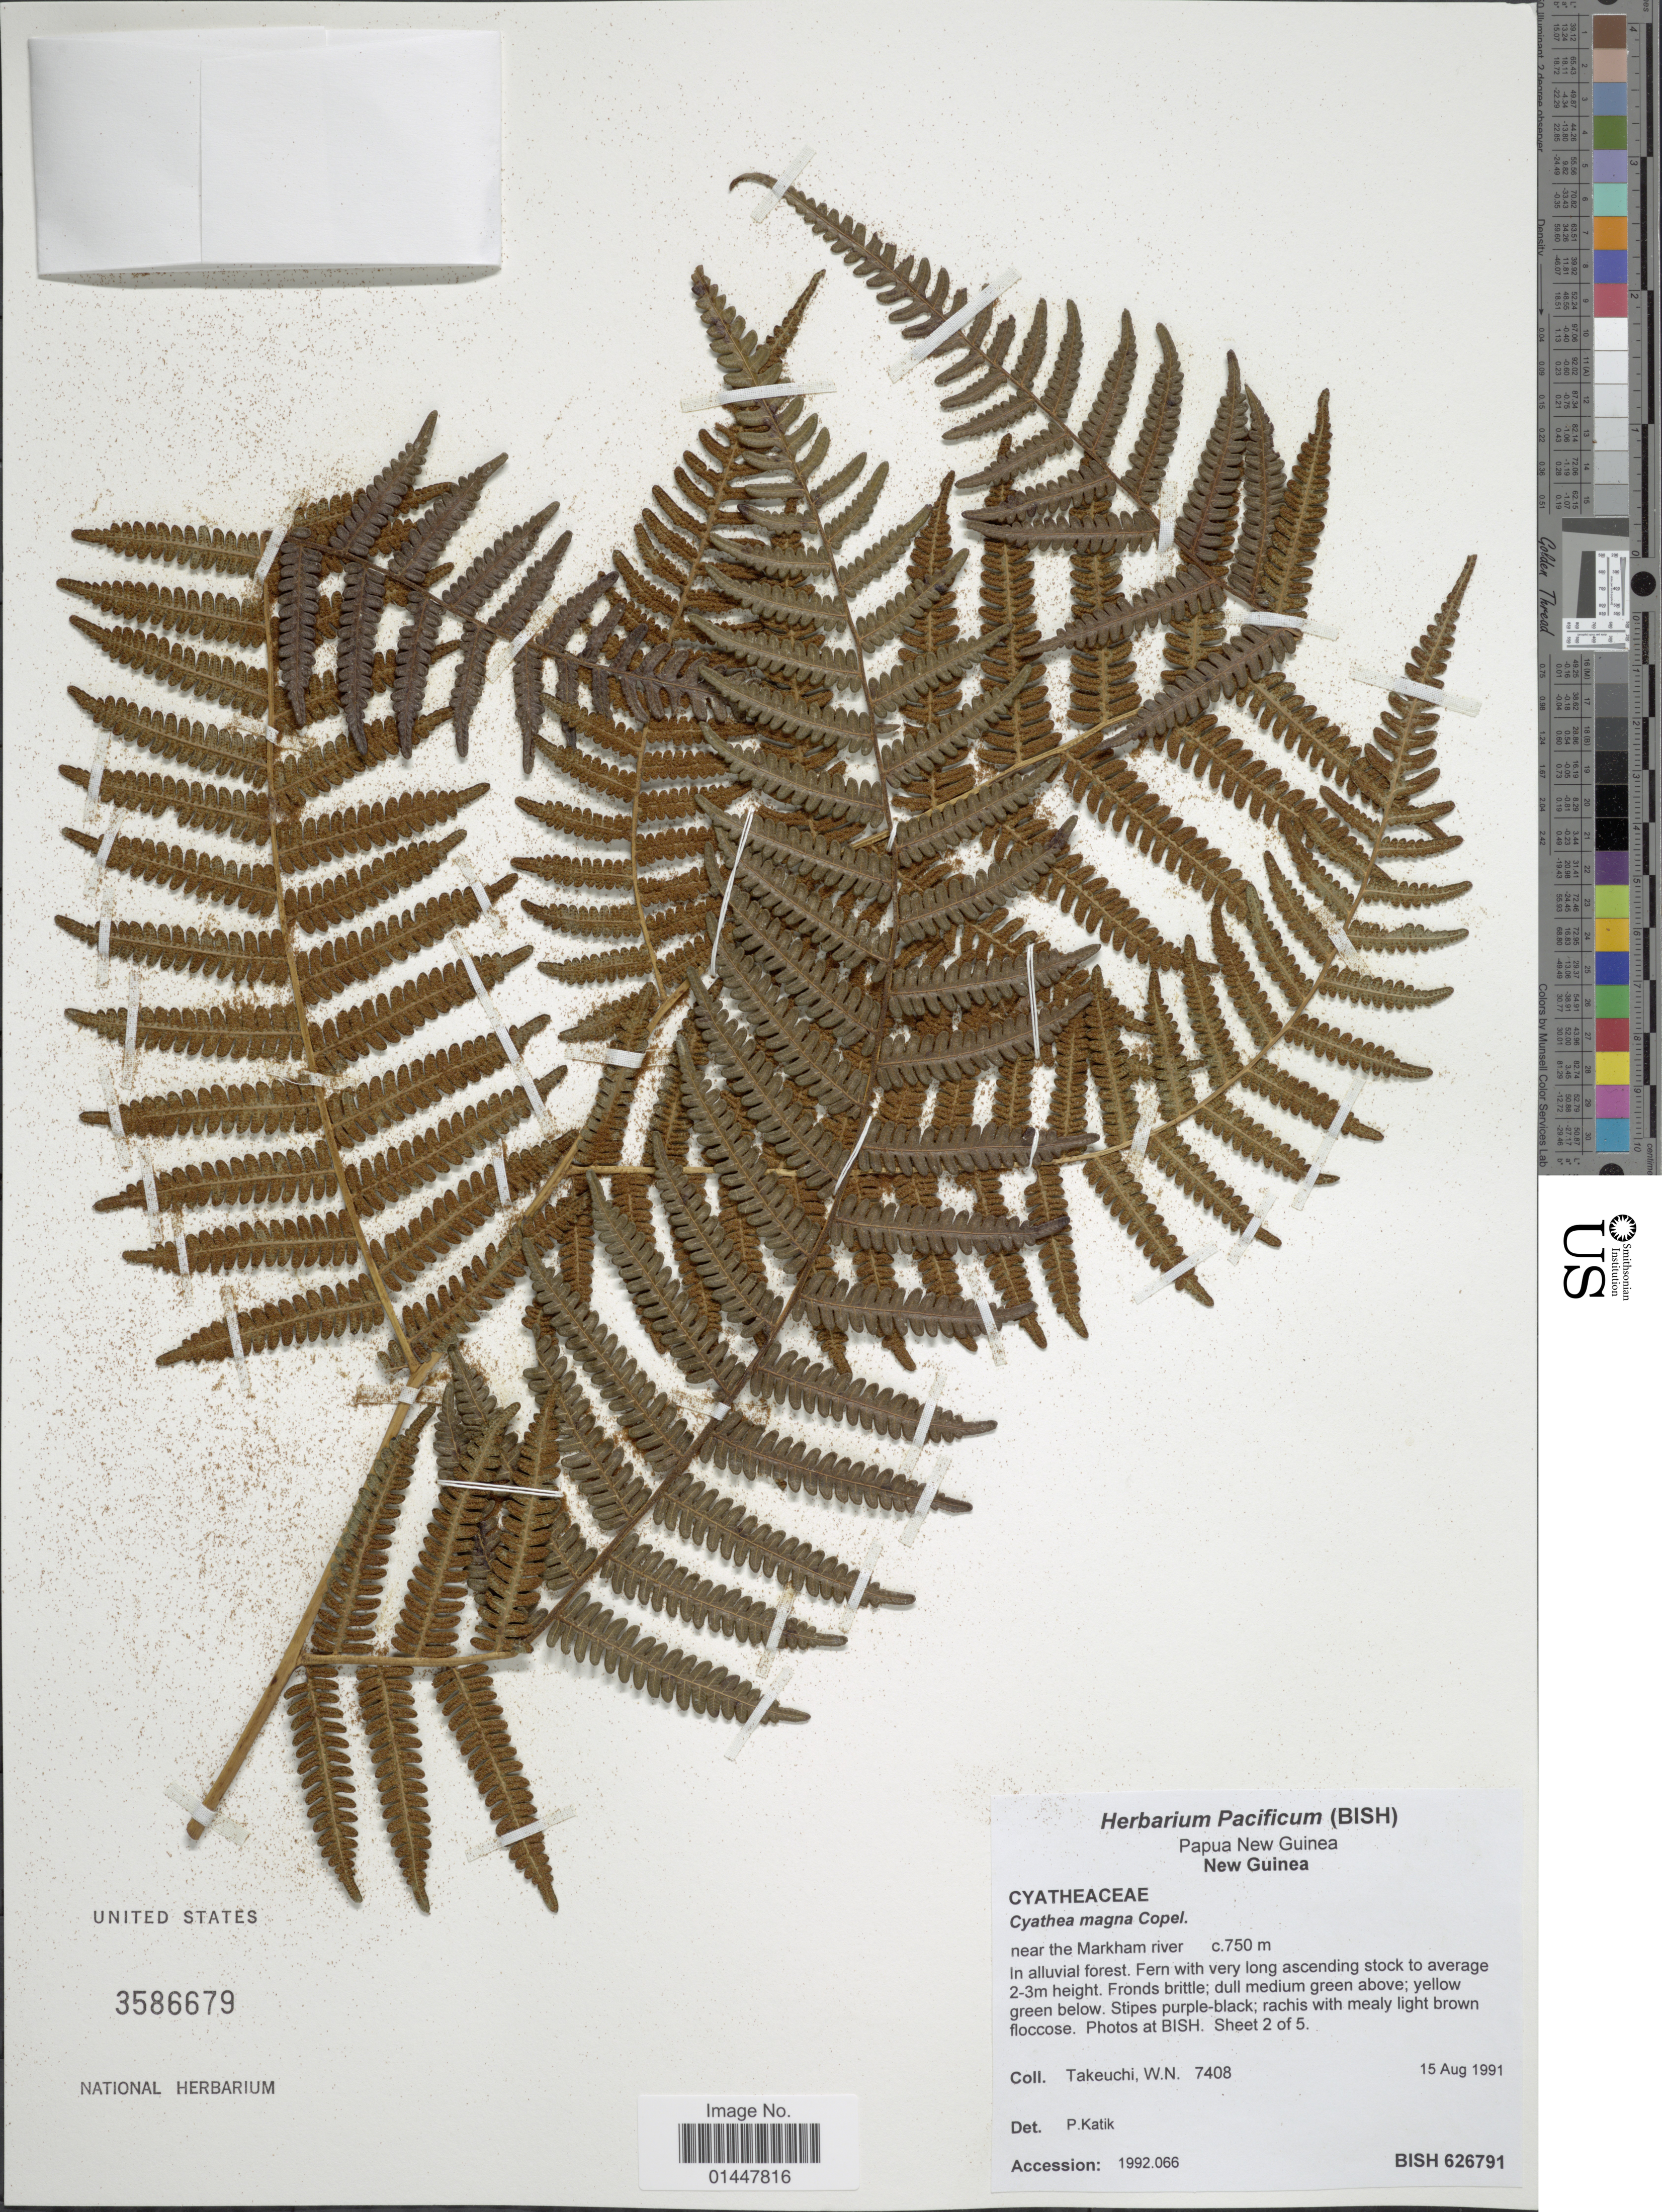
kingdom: Plantae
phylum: Tracheophyta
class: Polypodiopsida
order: Cyatheales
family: Cyatheaceae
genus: Sphaeropteris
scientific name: Sphaeropteris magna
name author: (Copel.) R.M. Tryon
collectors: W. N. Takeuchi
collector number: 7408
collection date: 1991-08-15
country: Papua New Guinea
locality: New Guinea, near the Markham river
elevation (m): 750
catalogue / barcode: US 3586679